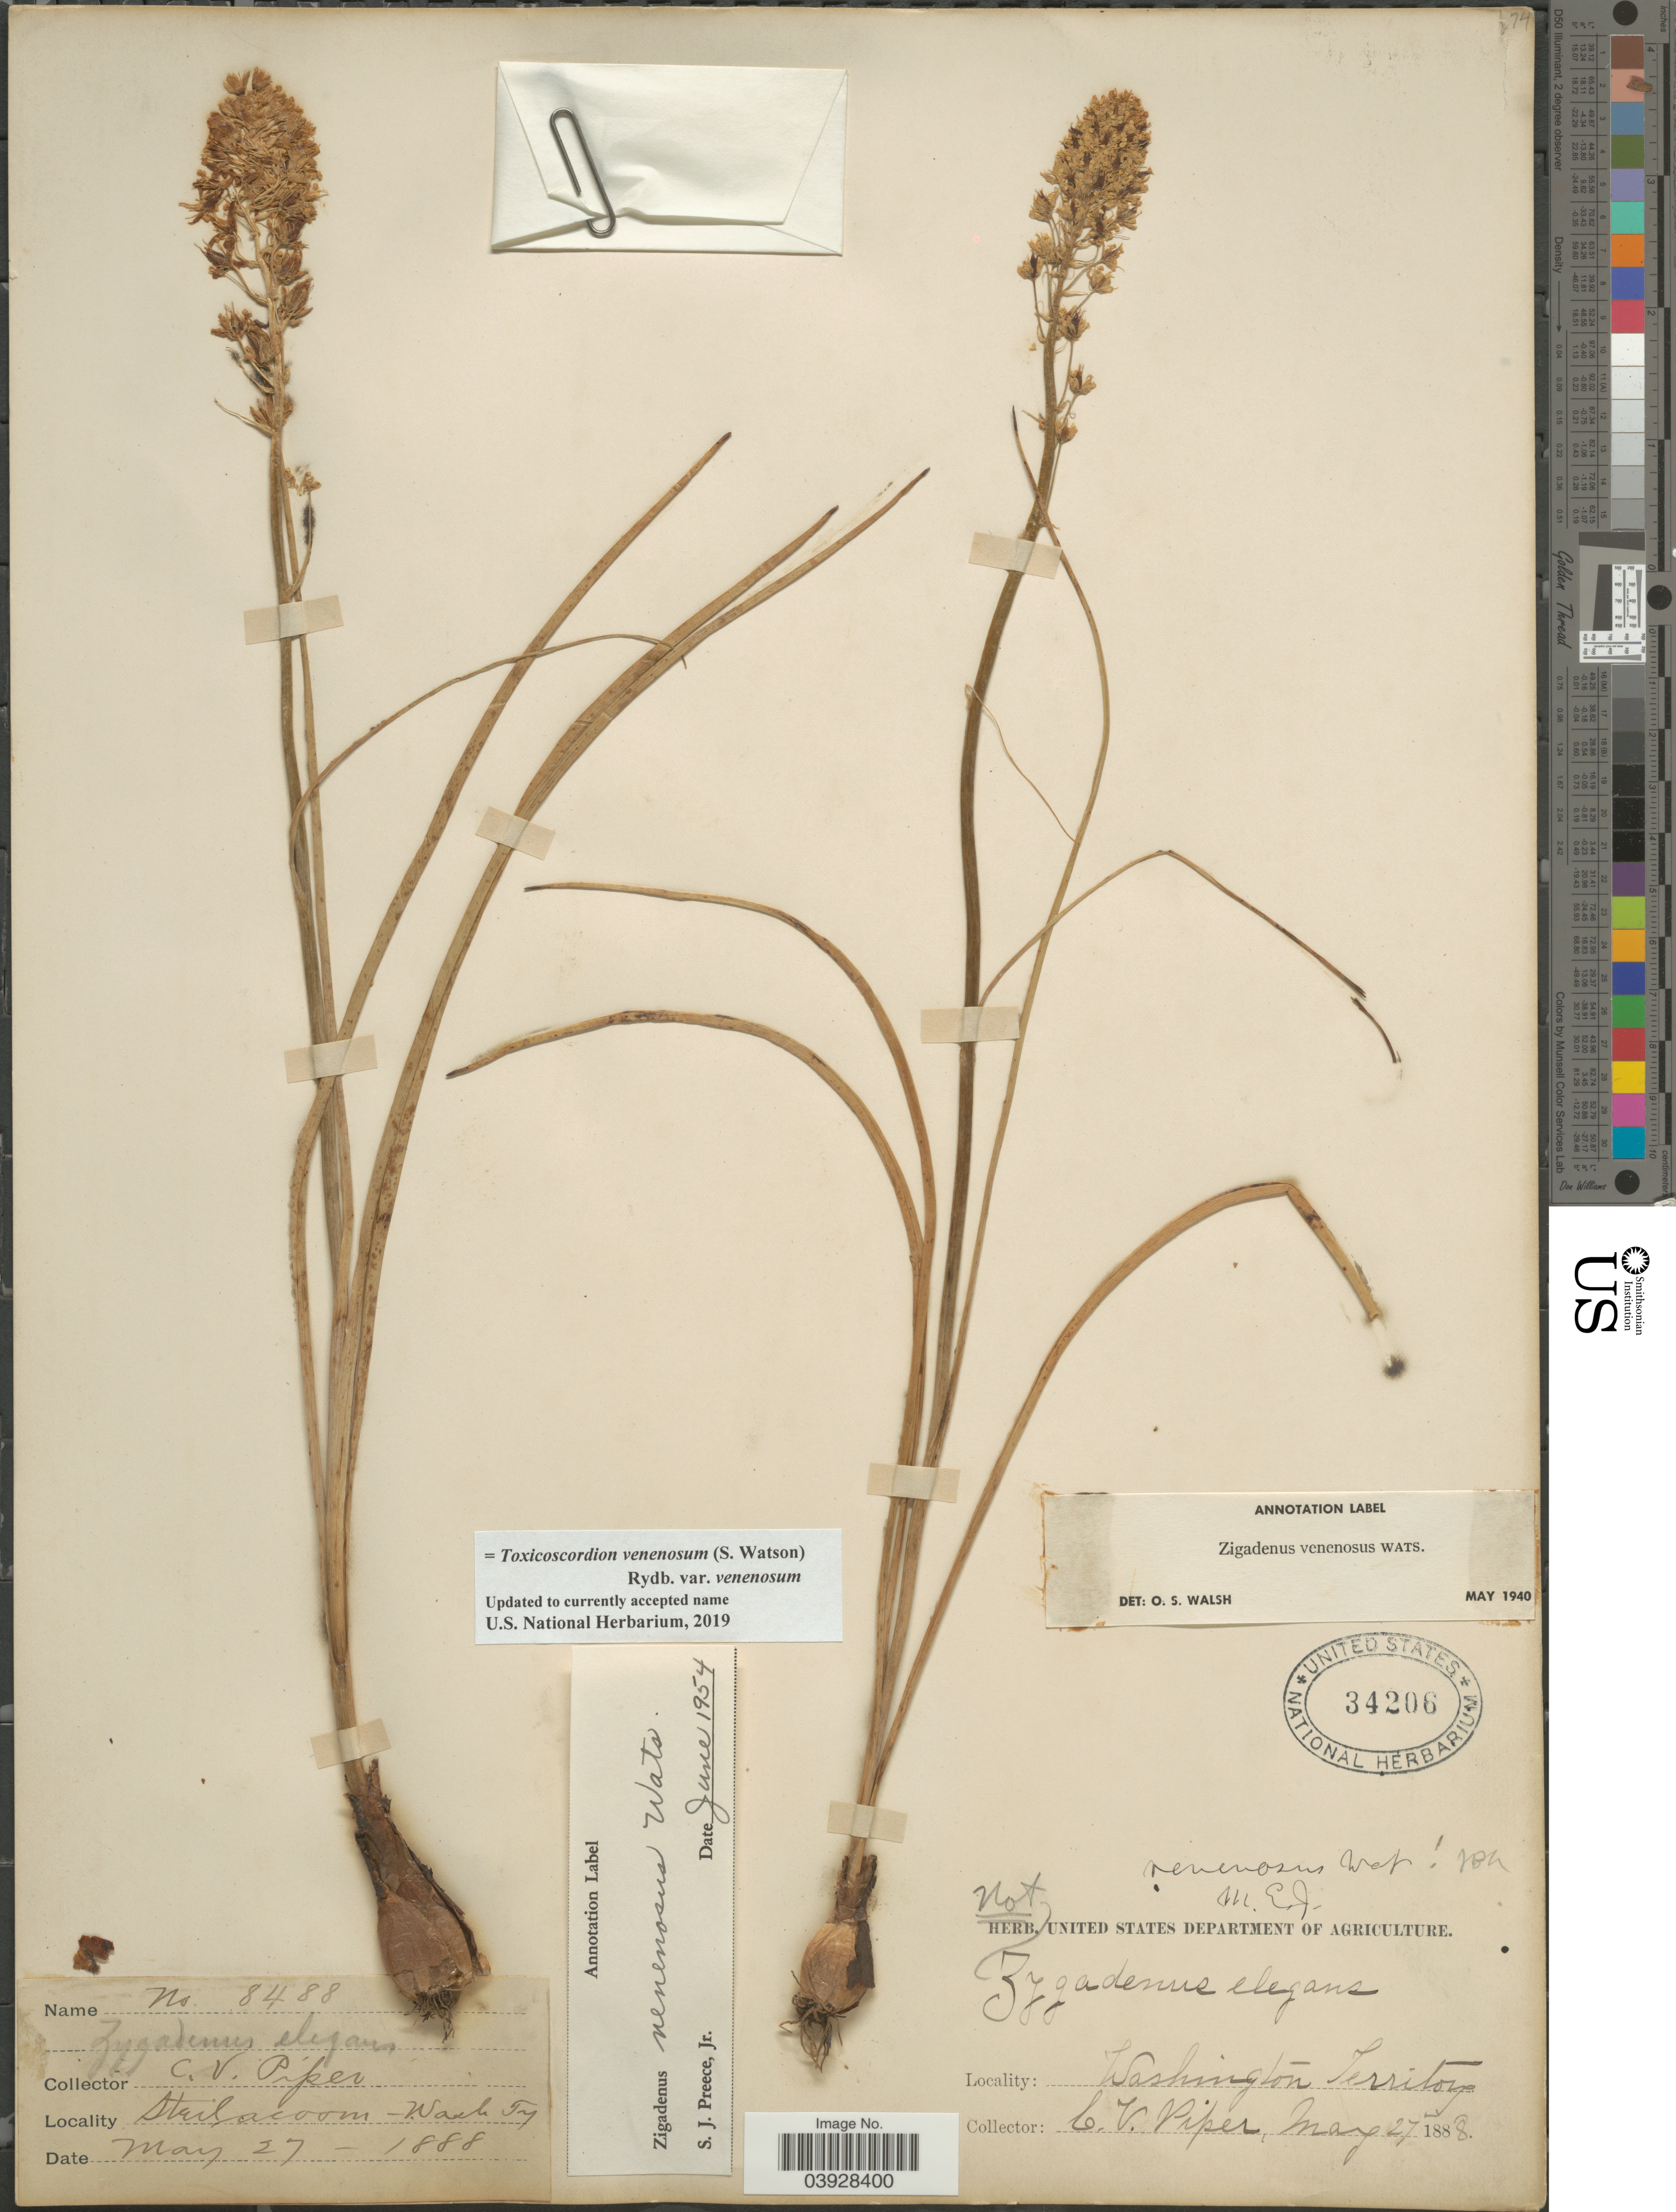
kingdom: Plantae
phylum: Tracheophyta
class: Liliopsida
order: Liliales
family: Melanthiaceae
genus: Toxicoscordion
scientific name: Toxicoscordion venenosum var. gramineum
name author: (Rydb.) Brasher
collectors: C. V. Piper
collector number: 8488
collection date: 1888-05-27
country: United States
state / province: Washington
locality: Steilacoom.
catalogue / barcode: US 34206